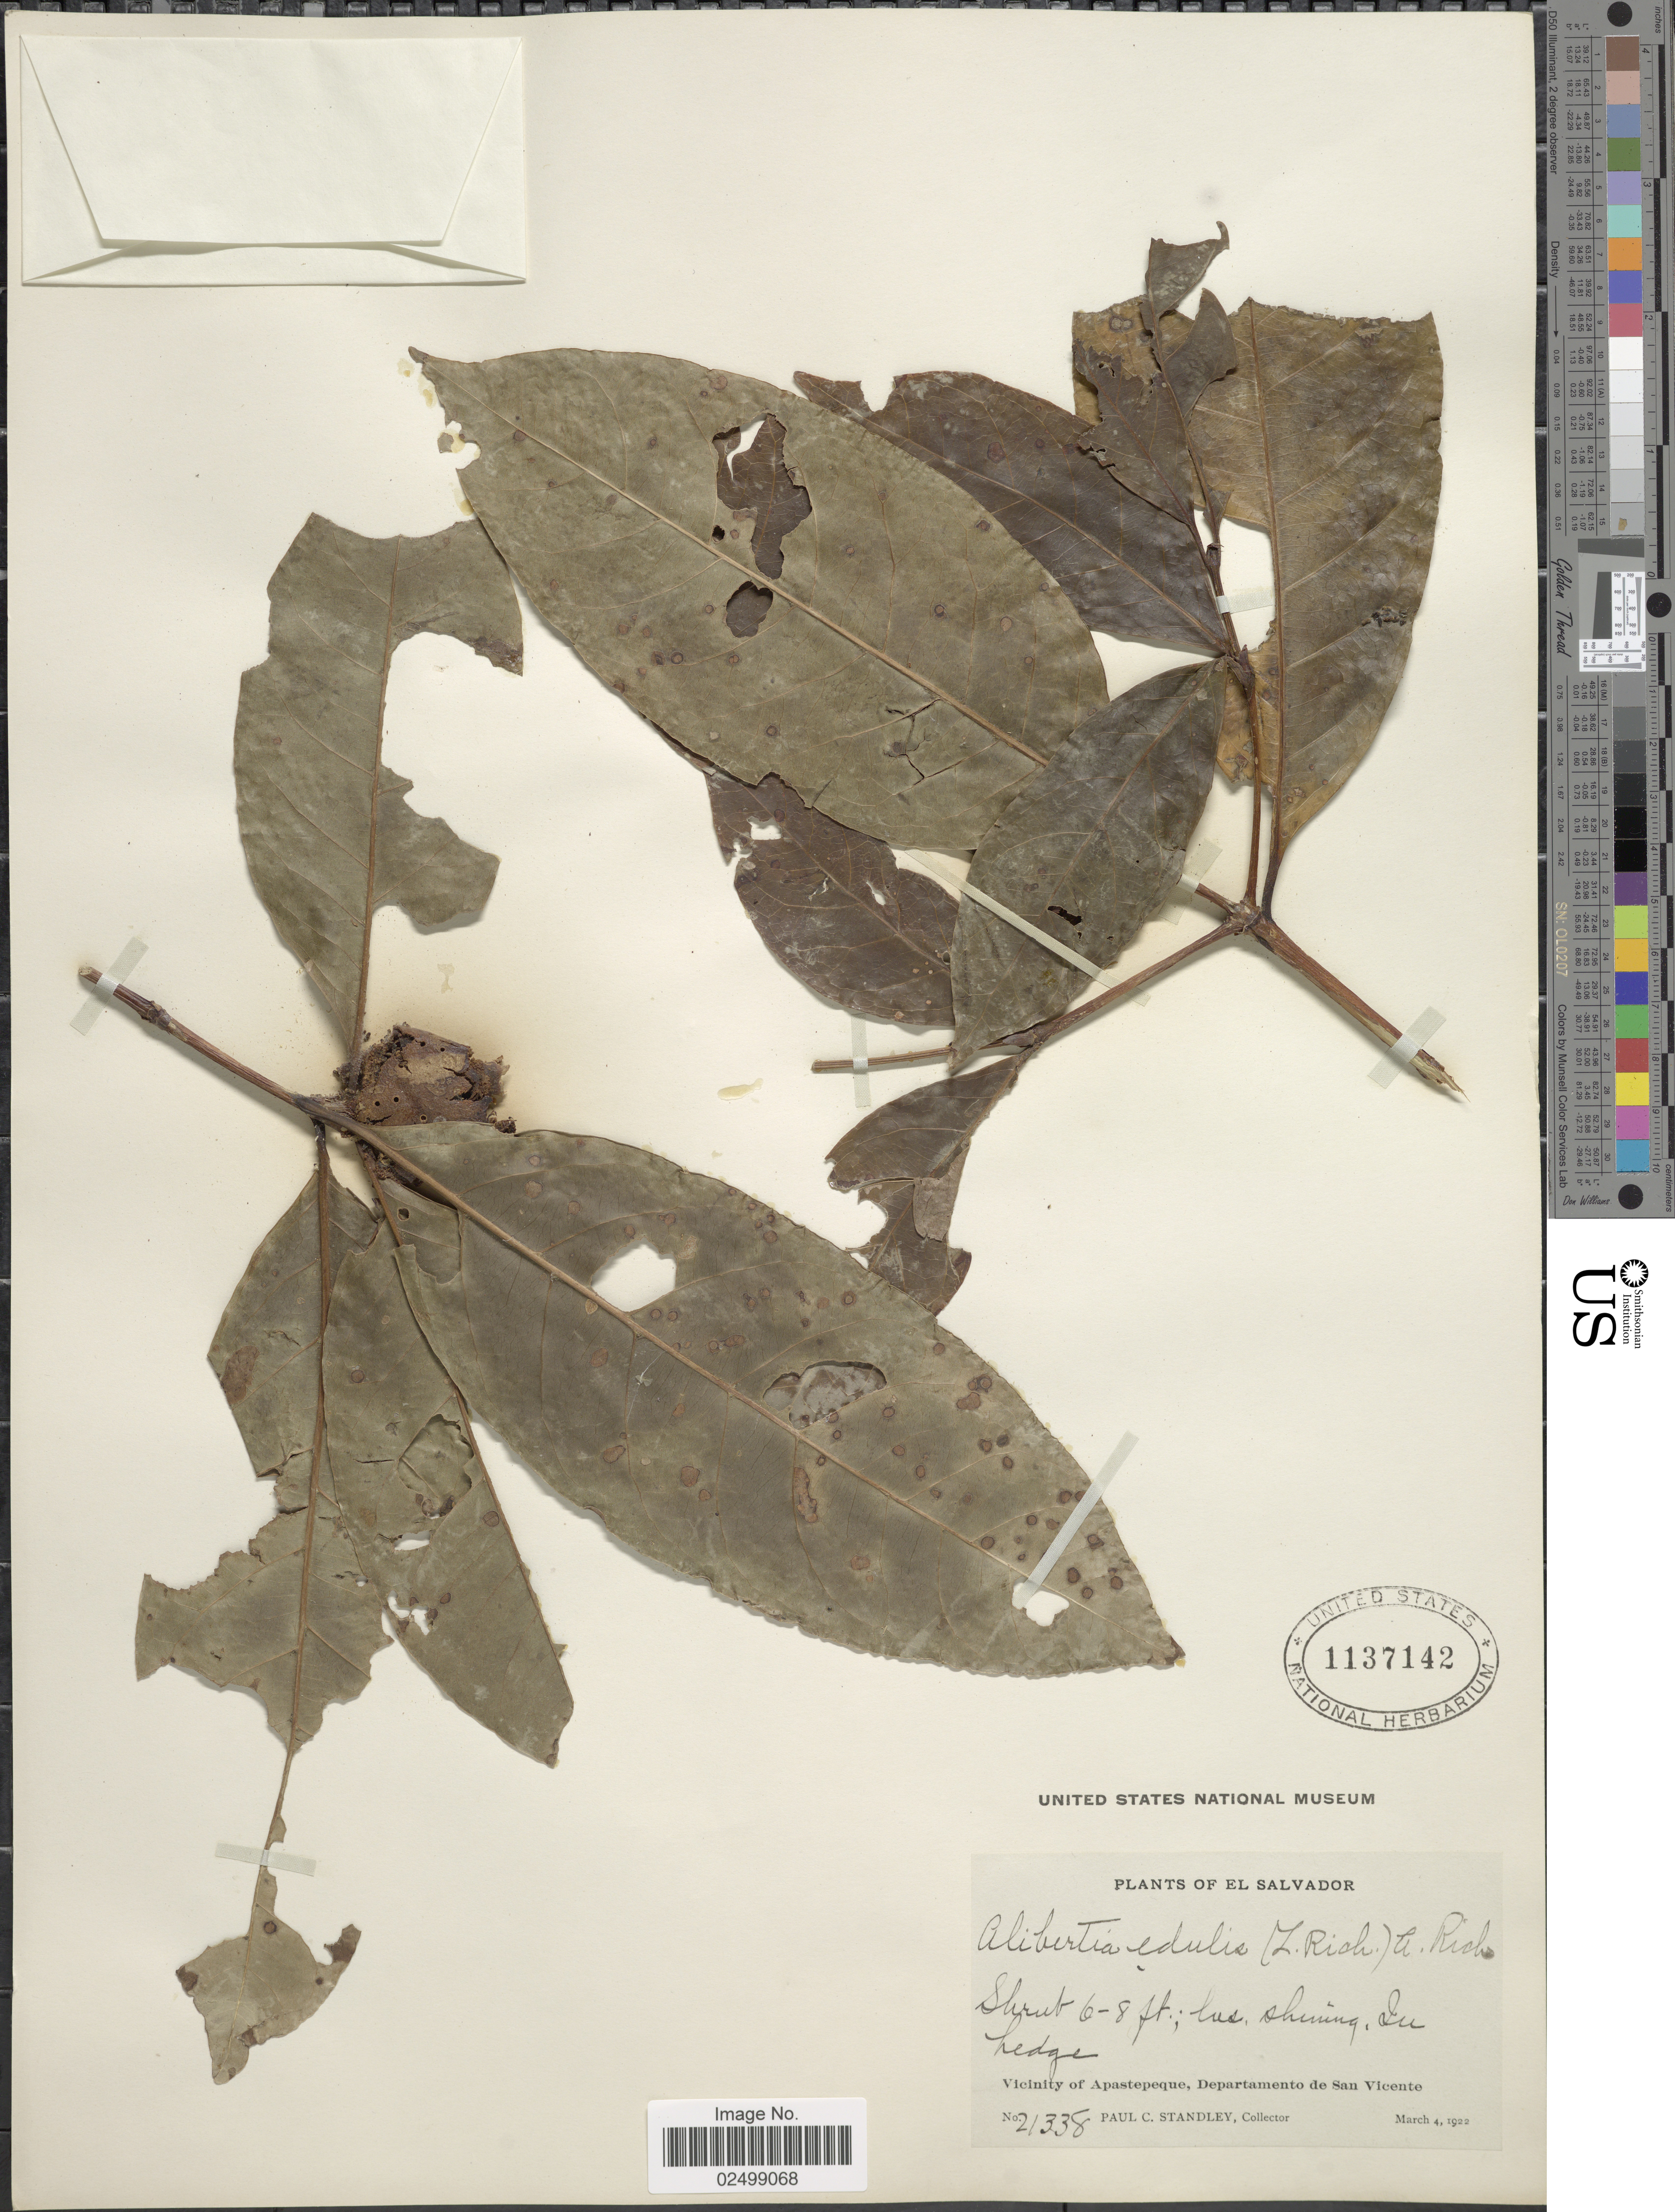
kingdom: Plantae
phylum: Tracheophyta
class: Magnoliopsida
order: Gentianales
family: Rubiaceae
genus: Alibertia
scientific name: Alibertia edulis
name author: (Rich.) A. Rich. ex DC.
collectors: P. C. Standley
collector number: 21338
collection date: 1922-03-04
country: El Salvador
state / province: San Vincente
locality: Vicinity of Apastepeque, Departamento de San Vicente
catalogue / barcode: US 1137142